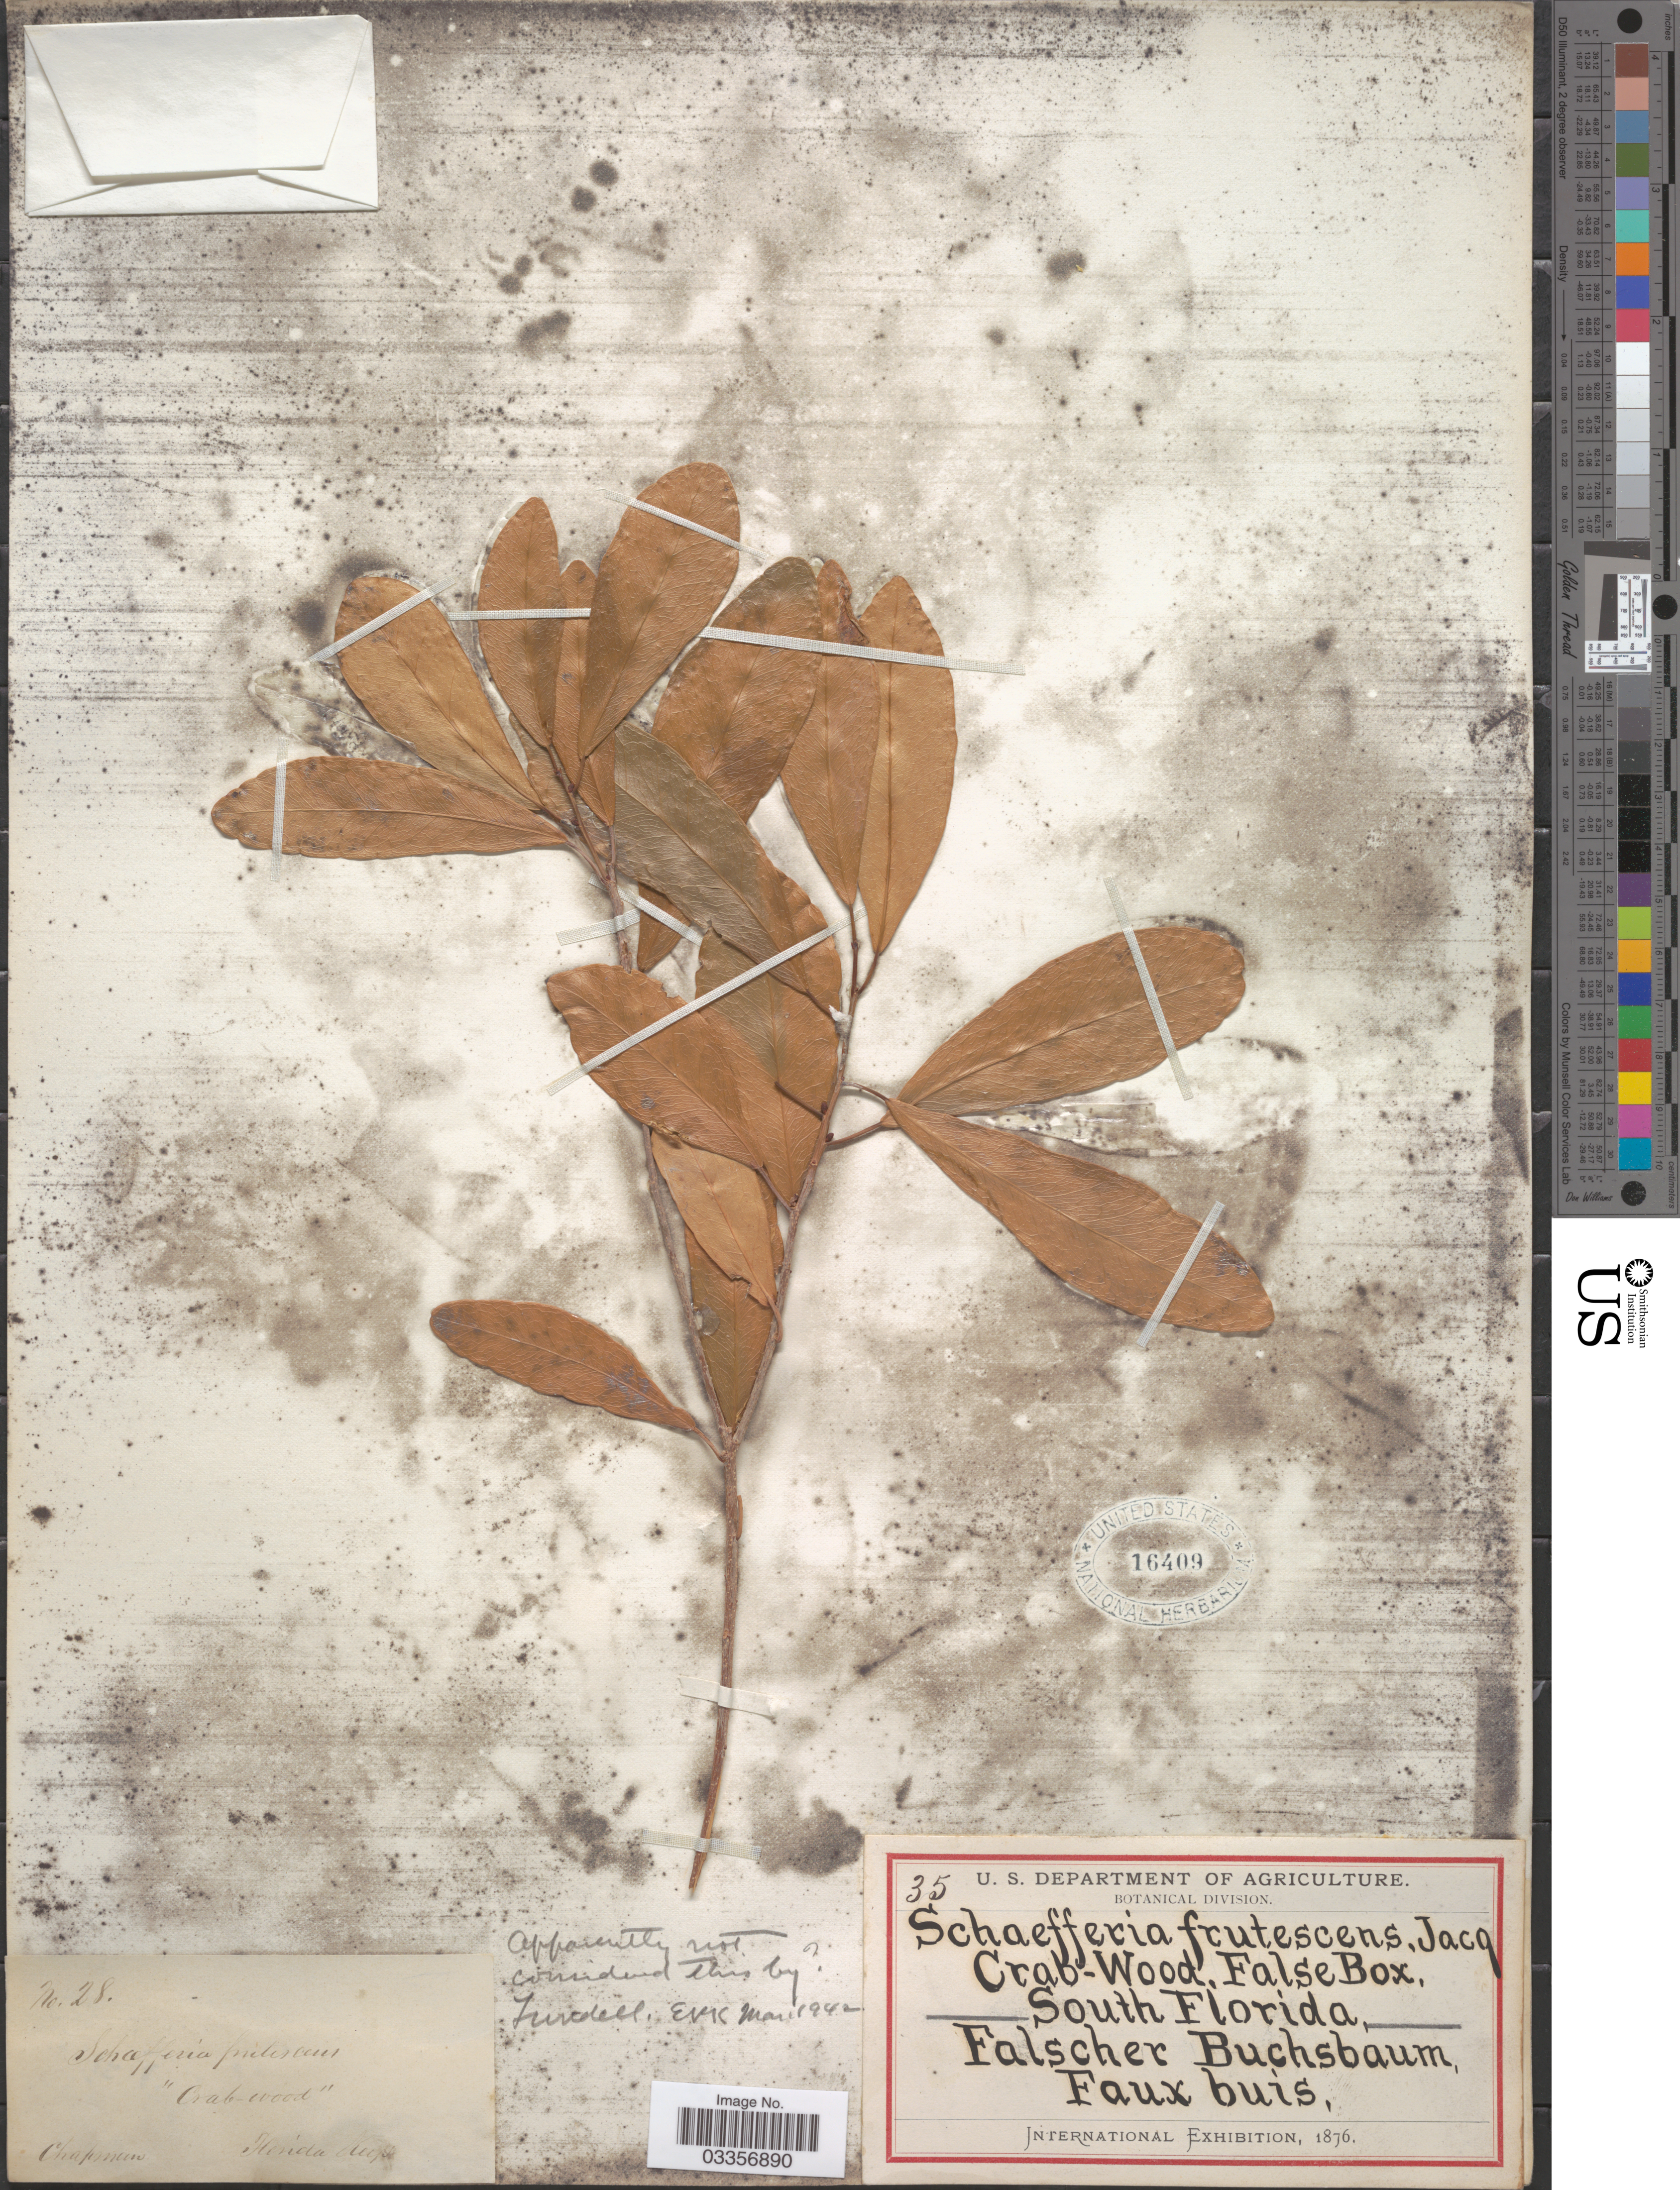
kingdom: Plantae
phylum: Tracheophyta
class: Magnoliopsida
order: Celastrales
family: Celastraceae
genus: Schaefferia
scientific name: Schaefferia frutescens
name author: Jacq.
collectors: A. Chapman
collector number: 28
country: United States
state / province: Florida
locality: South Florida. Florida Keys.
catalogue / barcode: US 16409